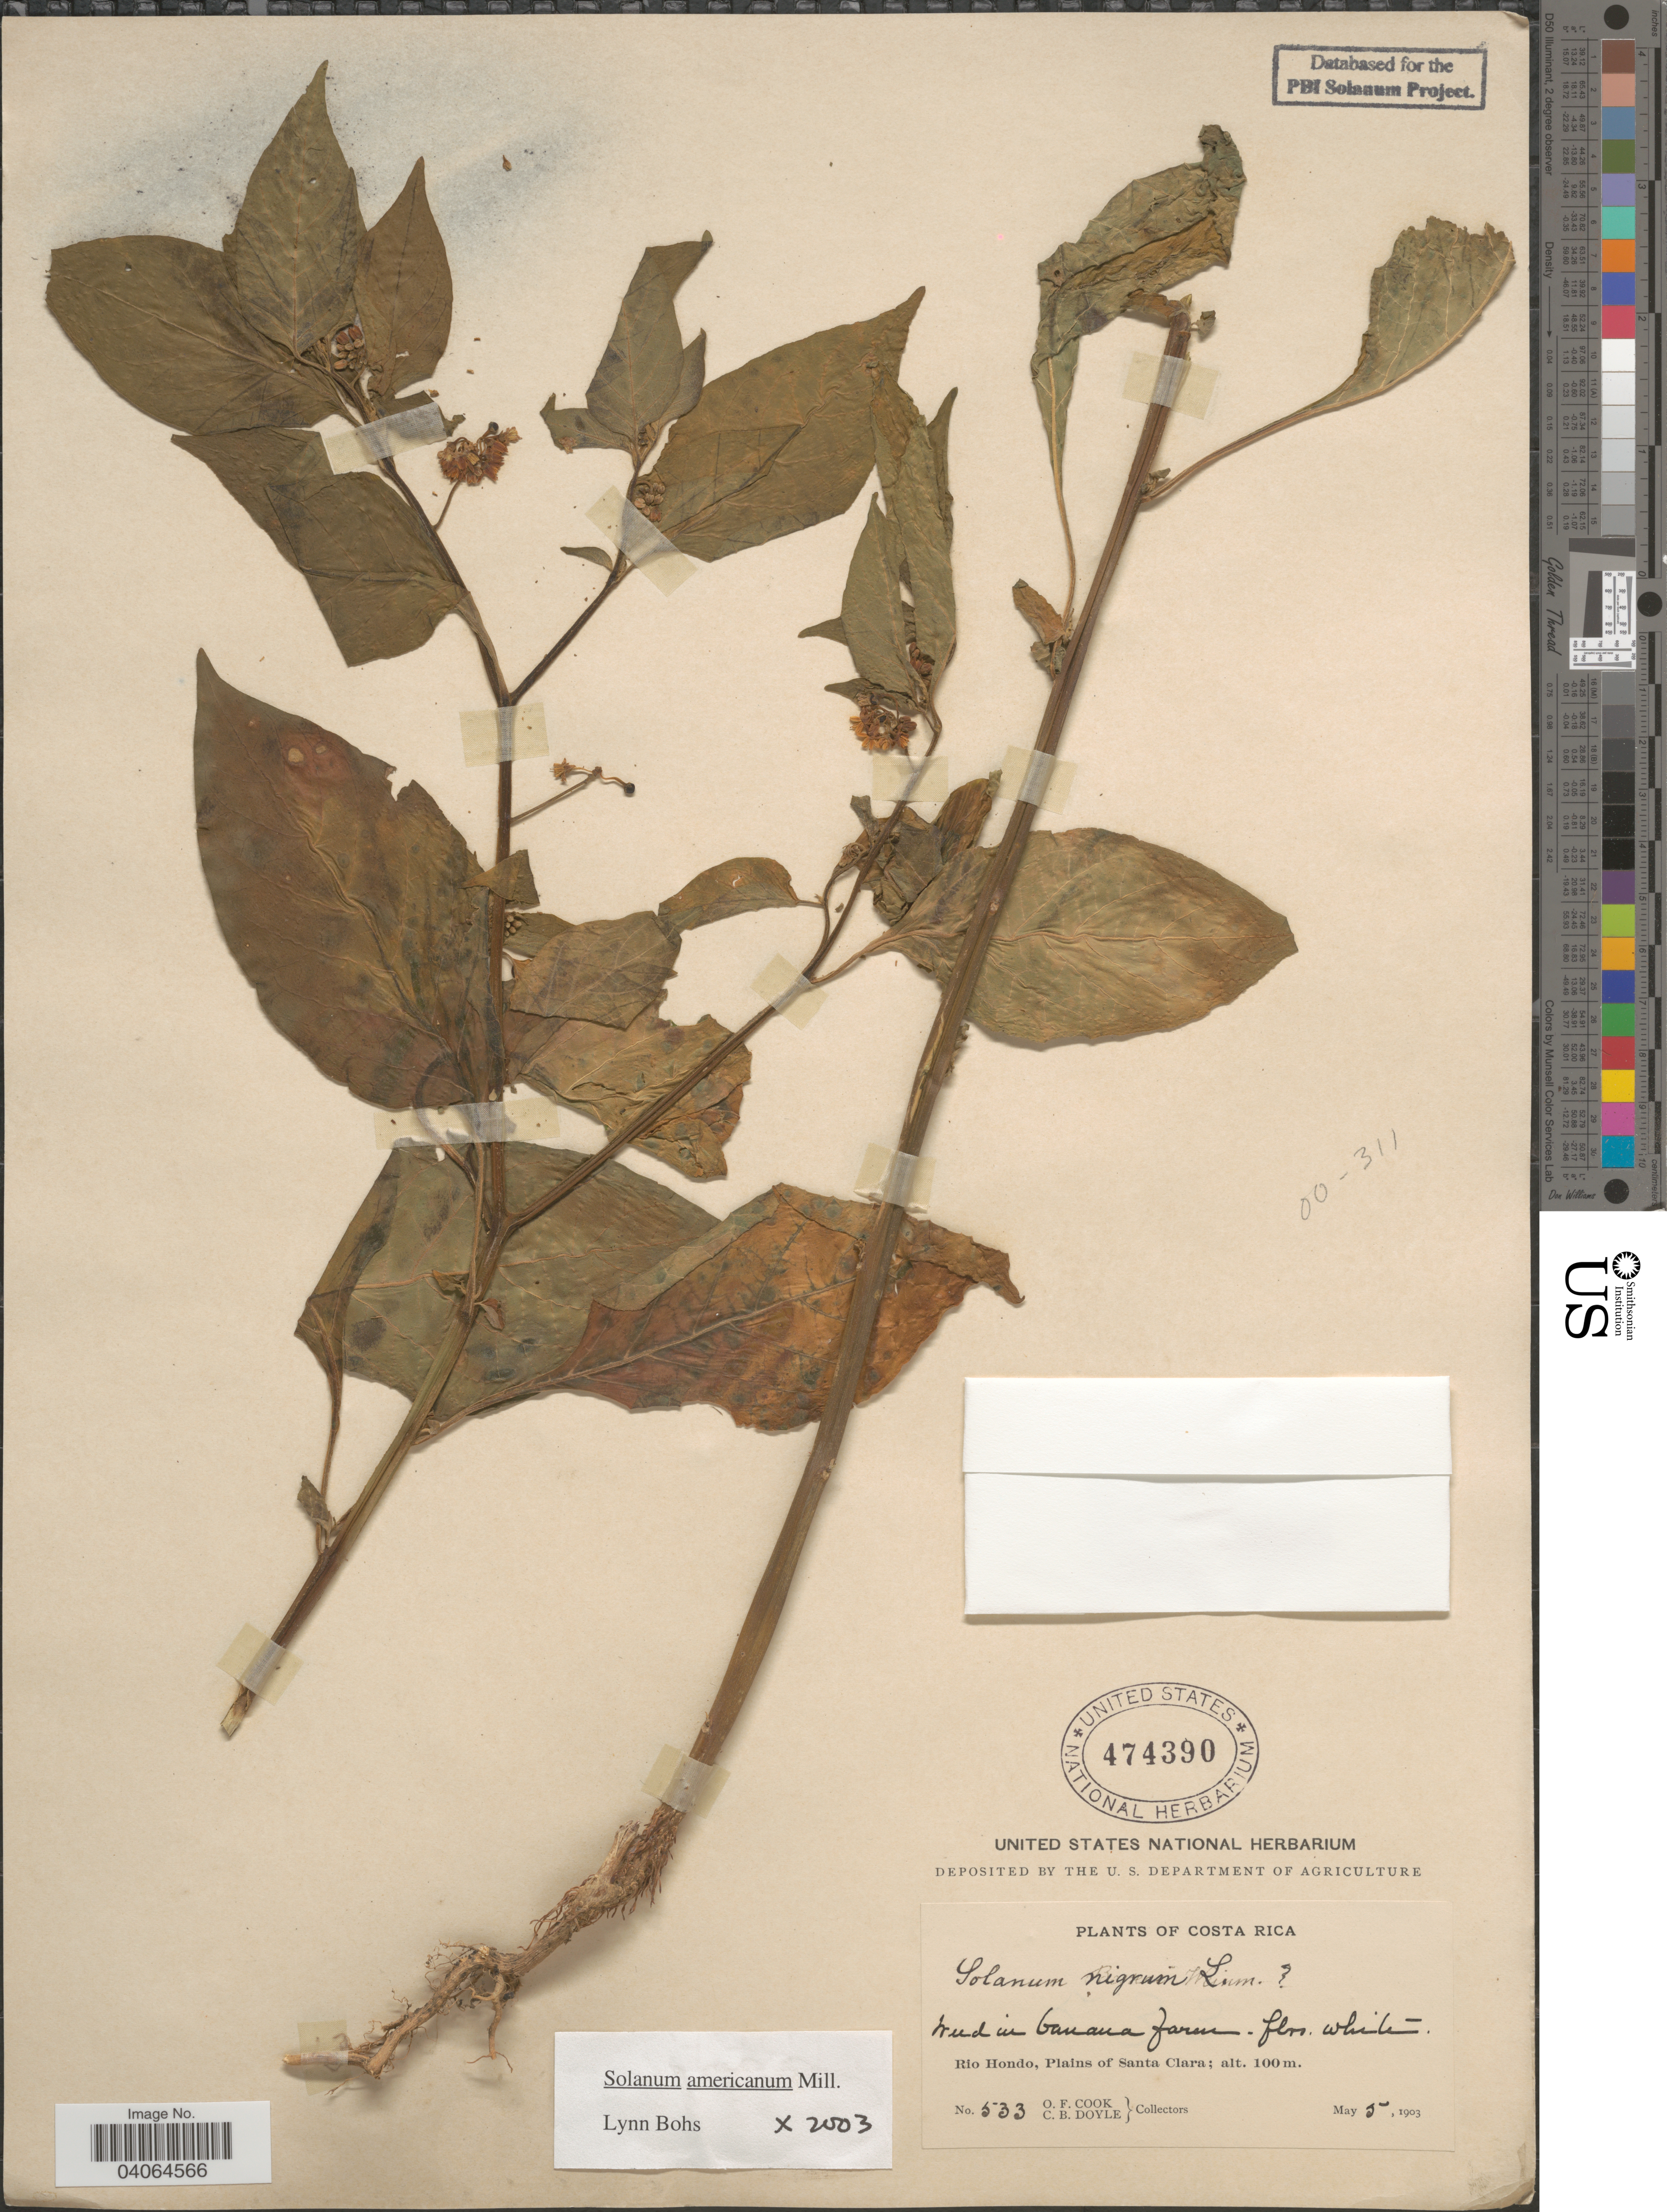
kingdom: Plantae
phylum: Tracheophyta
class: Magnoliopsida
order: Solanales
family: Solanaceae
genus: Solanum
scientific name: Solanum americanum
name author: Mill.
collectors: O. F. Cook & C. Doyle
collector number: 533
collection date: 1903-05-05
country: Costa Rica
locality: In banana farm. Rio Hondo, Plains of Santa Clara.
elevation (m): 100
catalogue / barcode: US 474390